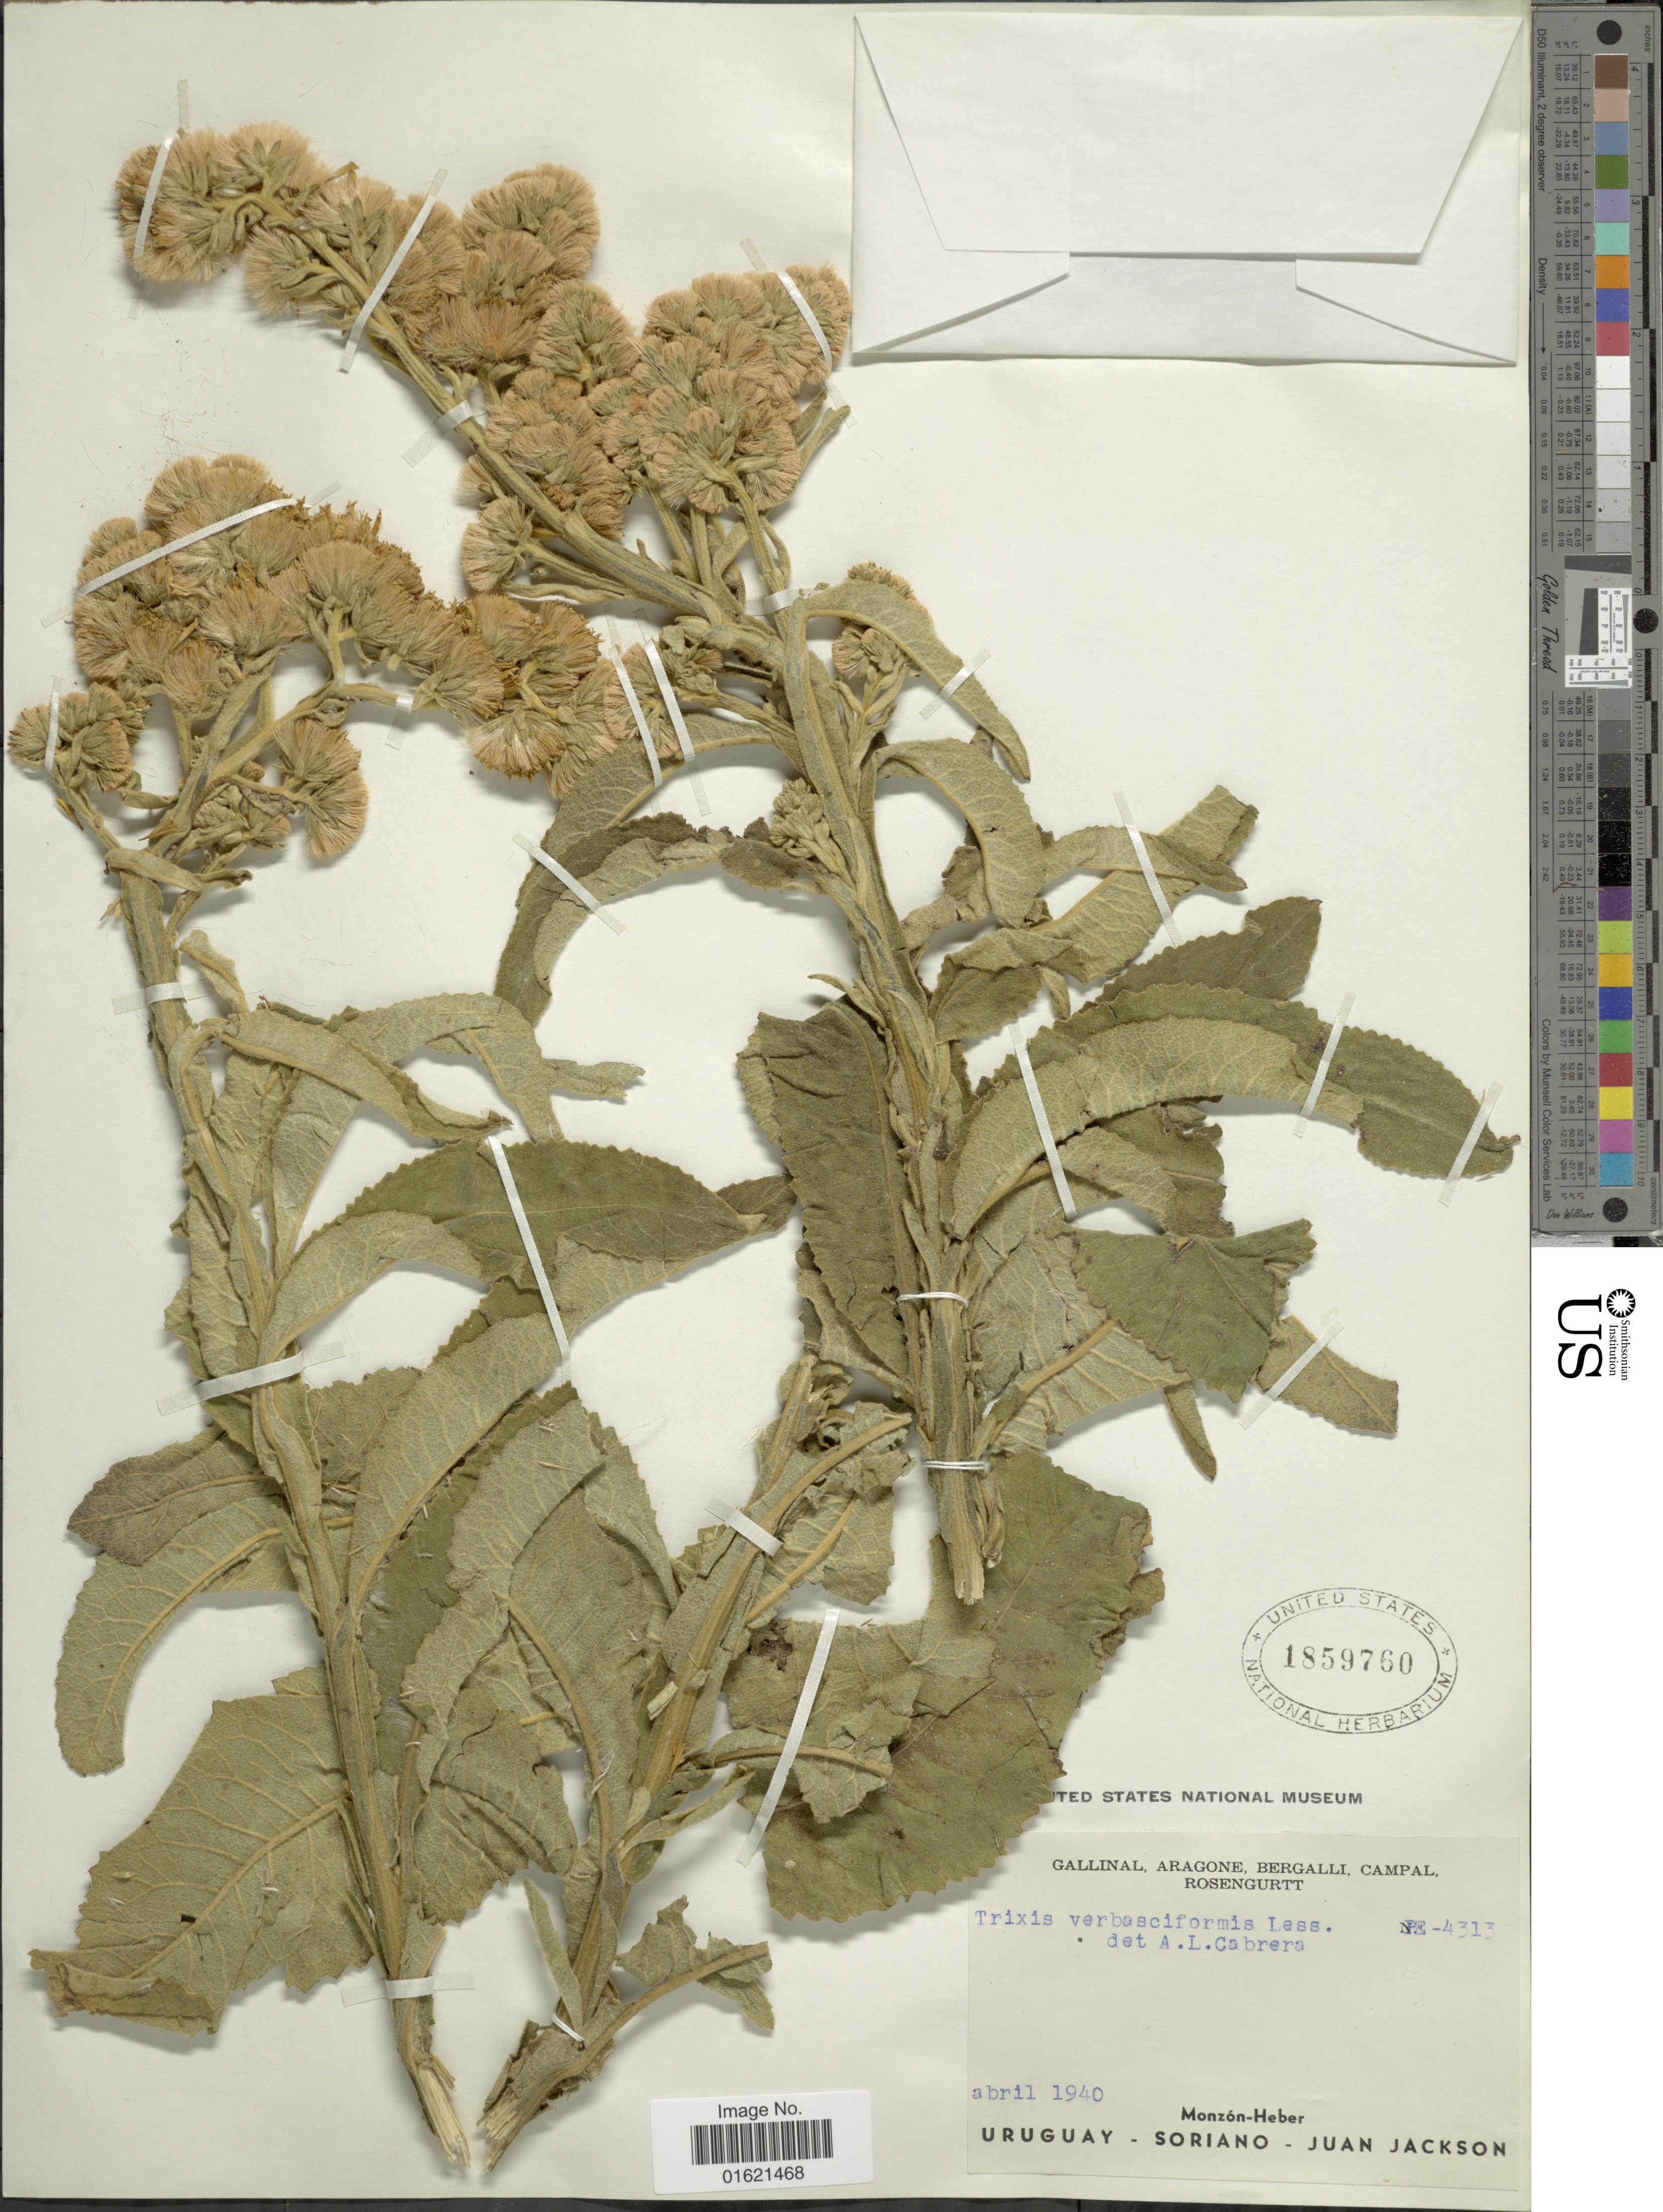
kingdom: Plantae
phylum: Tracheophyta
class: Magnoliopsida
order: Asterales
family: Asteraceae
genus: Trixis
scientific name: Trixis nobilis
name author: (Vell.) Katinas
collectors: -. Gallinal, -- Aragone, -- Bergalli, -- Campal & Rosengurtt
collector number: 4313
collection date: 1940-04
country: Uruguay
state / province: Soriano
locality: Soriano. manzon-Heber. Juan Jackson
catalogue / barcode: US 1859760